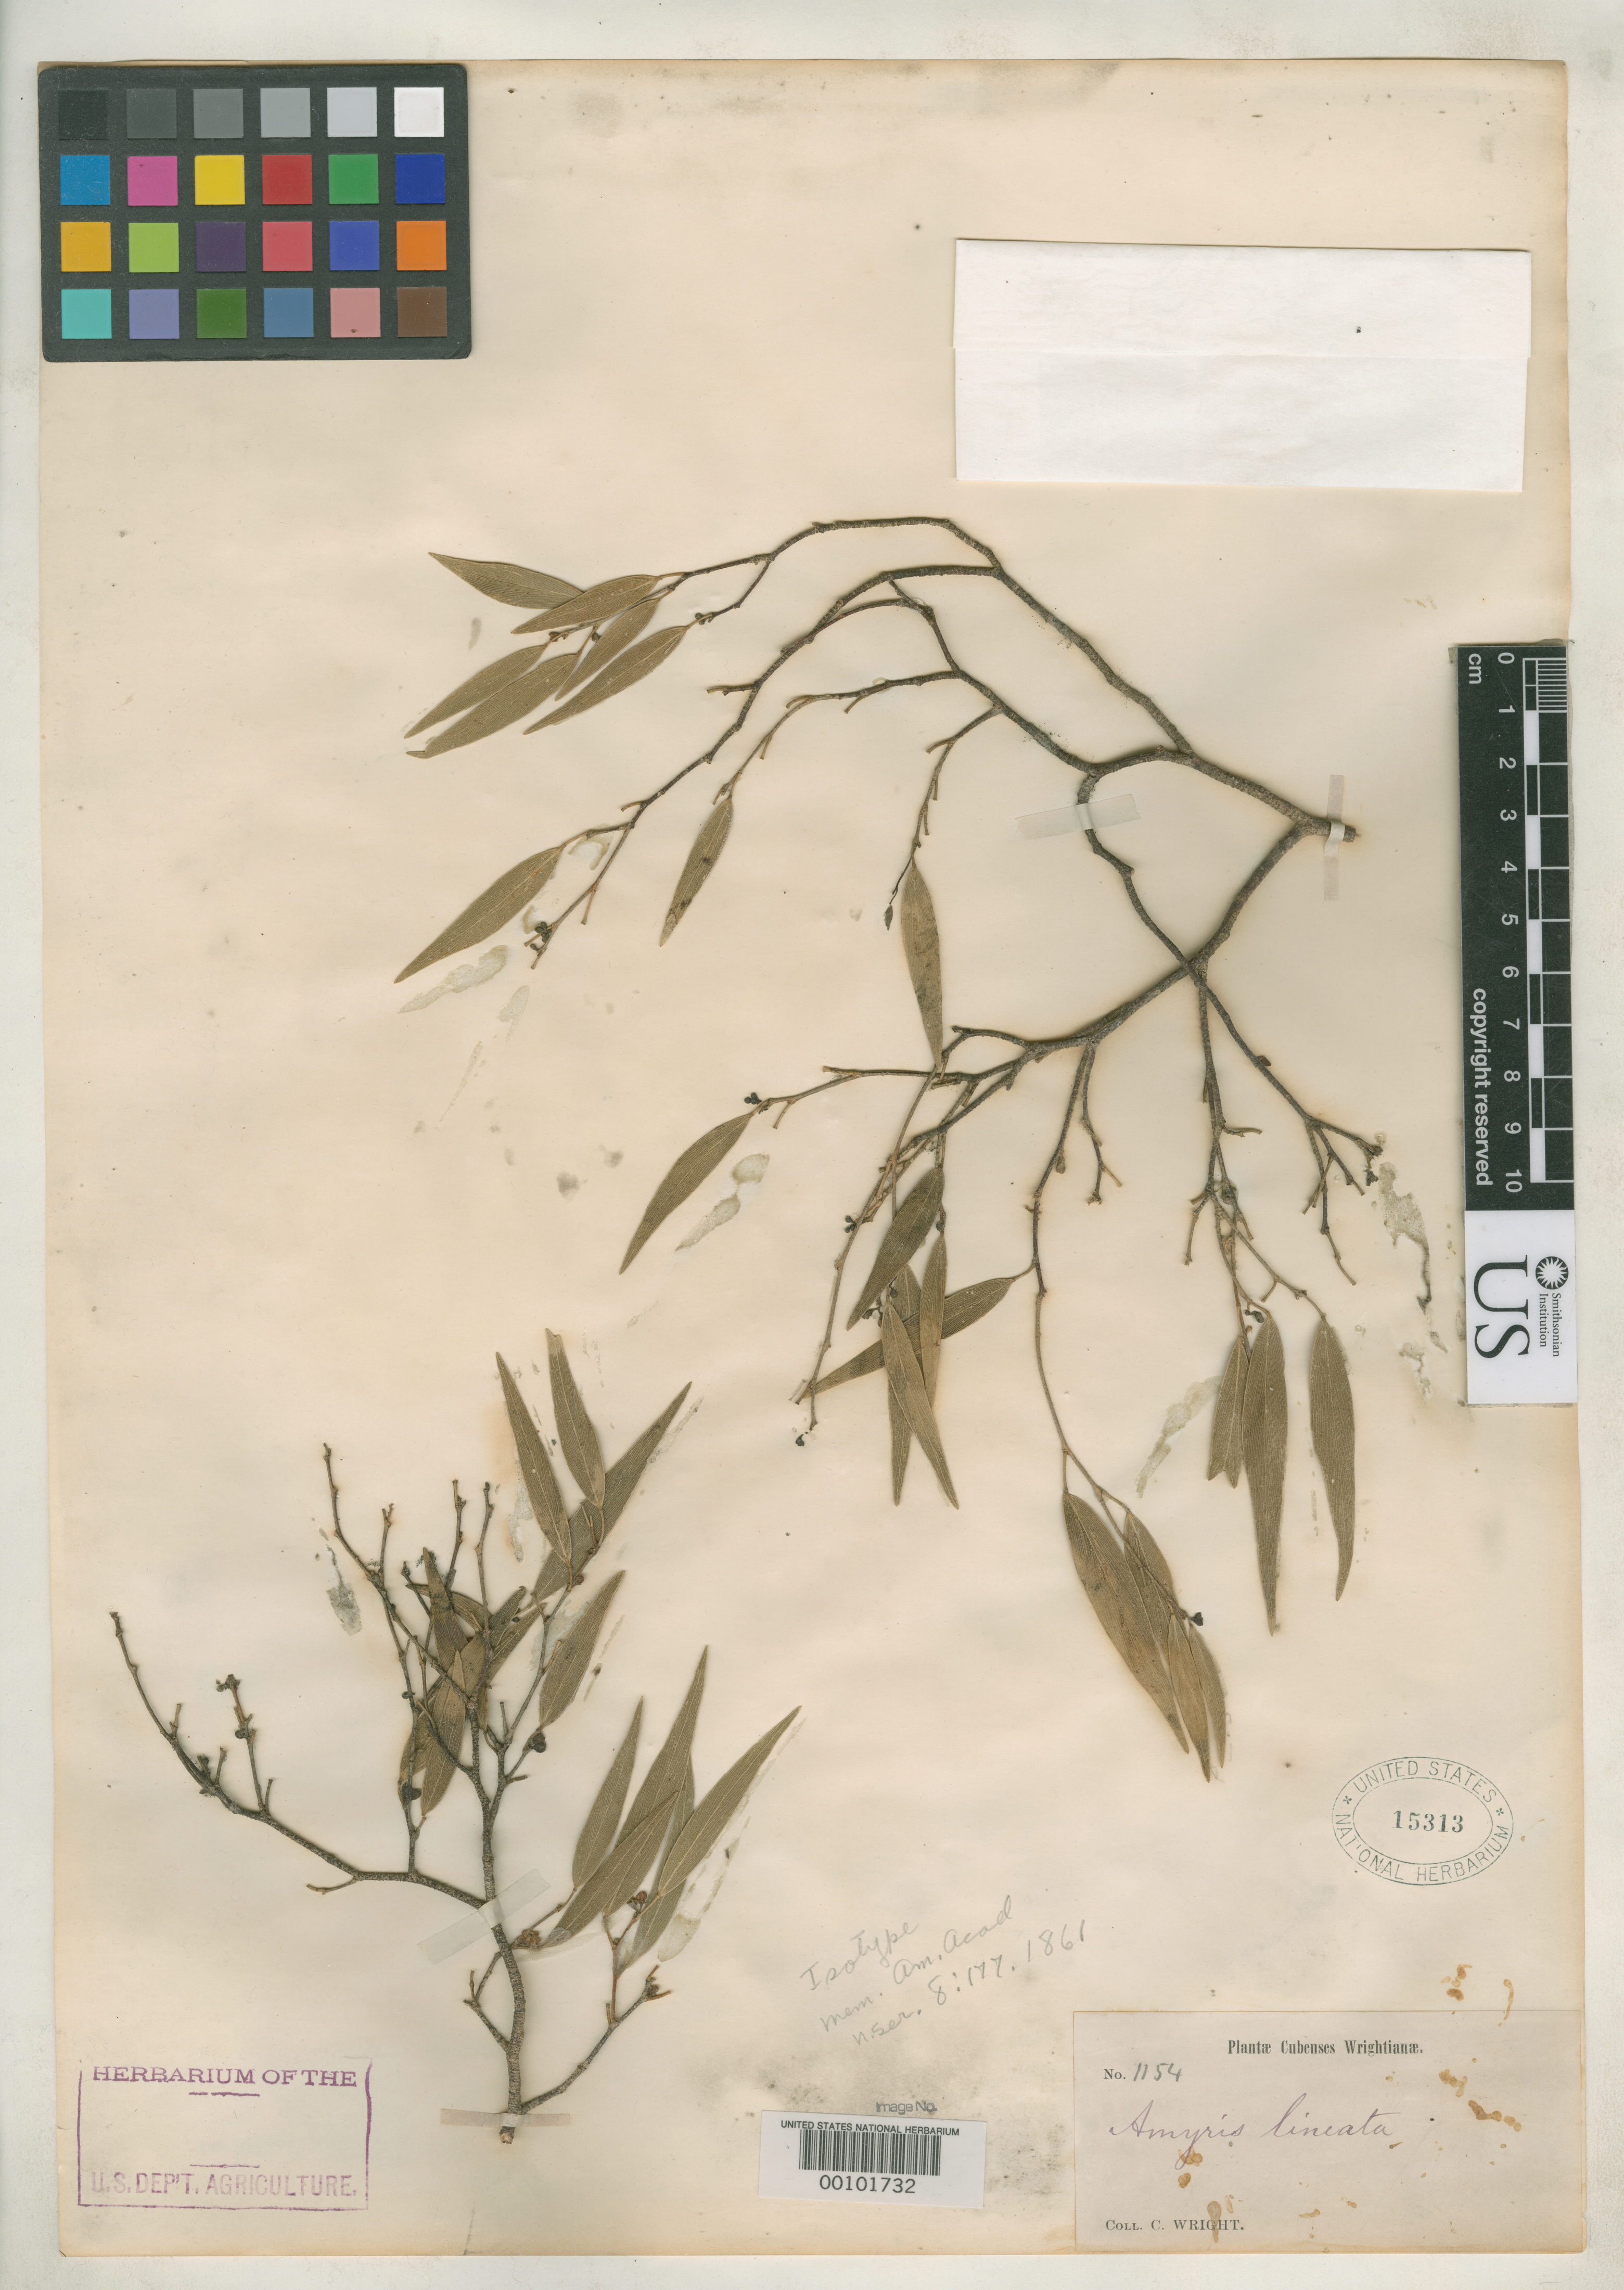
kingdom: Plantae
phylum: Tracheophyta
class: Magnoliopsida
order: Sapindales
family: Rutaceae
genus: Amyris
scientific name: Amyris lineata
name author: C. Wright ex Griseb.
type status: Isotype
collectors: C. Wright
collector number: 1154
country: Cuba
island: Greater Antilles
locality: Monte Verde.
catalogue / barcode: US 15313